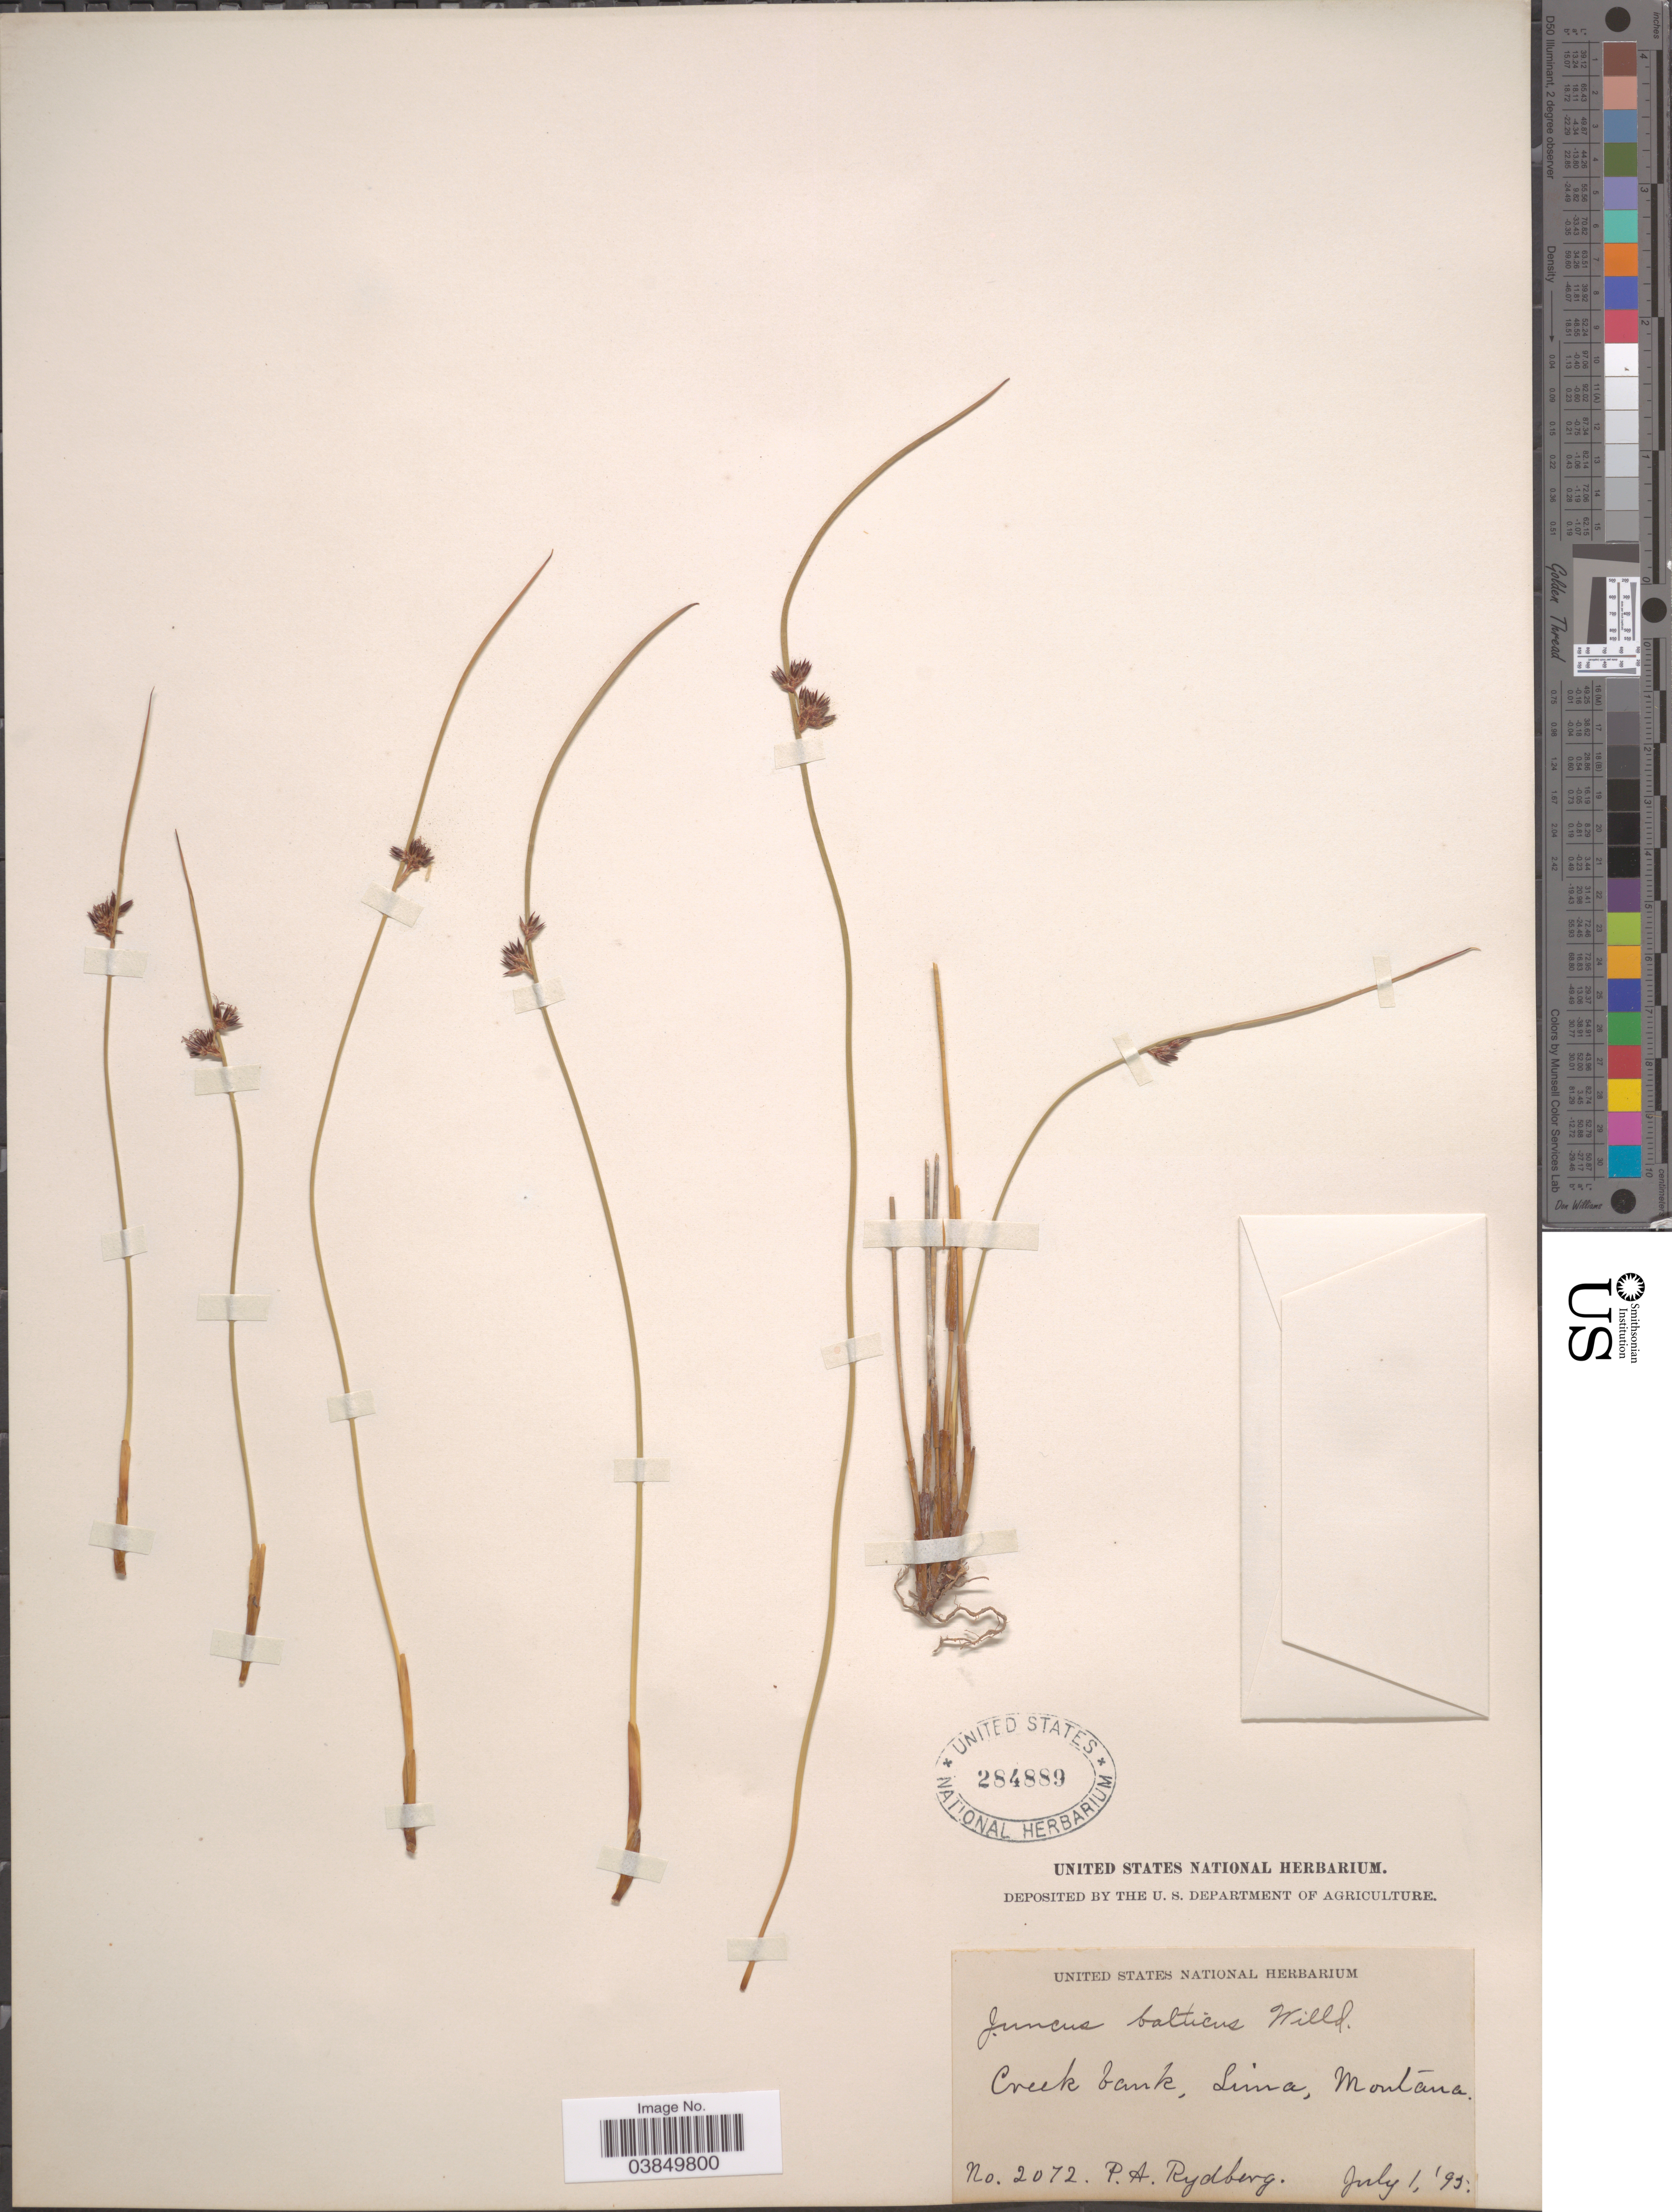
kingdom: Plantae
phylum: Tracheophyta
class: Liliopsida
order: Poales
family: Juncaceae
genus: Juncus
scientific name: Juncus balticus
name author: Willd.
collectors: P. A. Rydberg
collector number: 2072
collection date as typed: Transcribed d/m/y: 1/7/95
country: United States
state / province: Montana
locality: Creek bank, Lima.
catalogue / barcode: US 284889